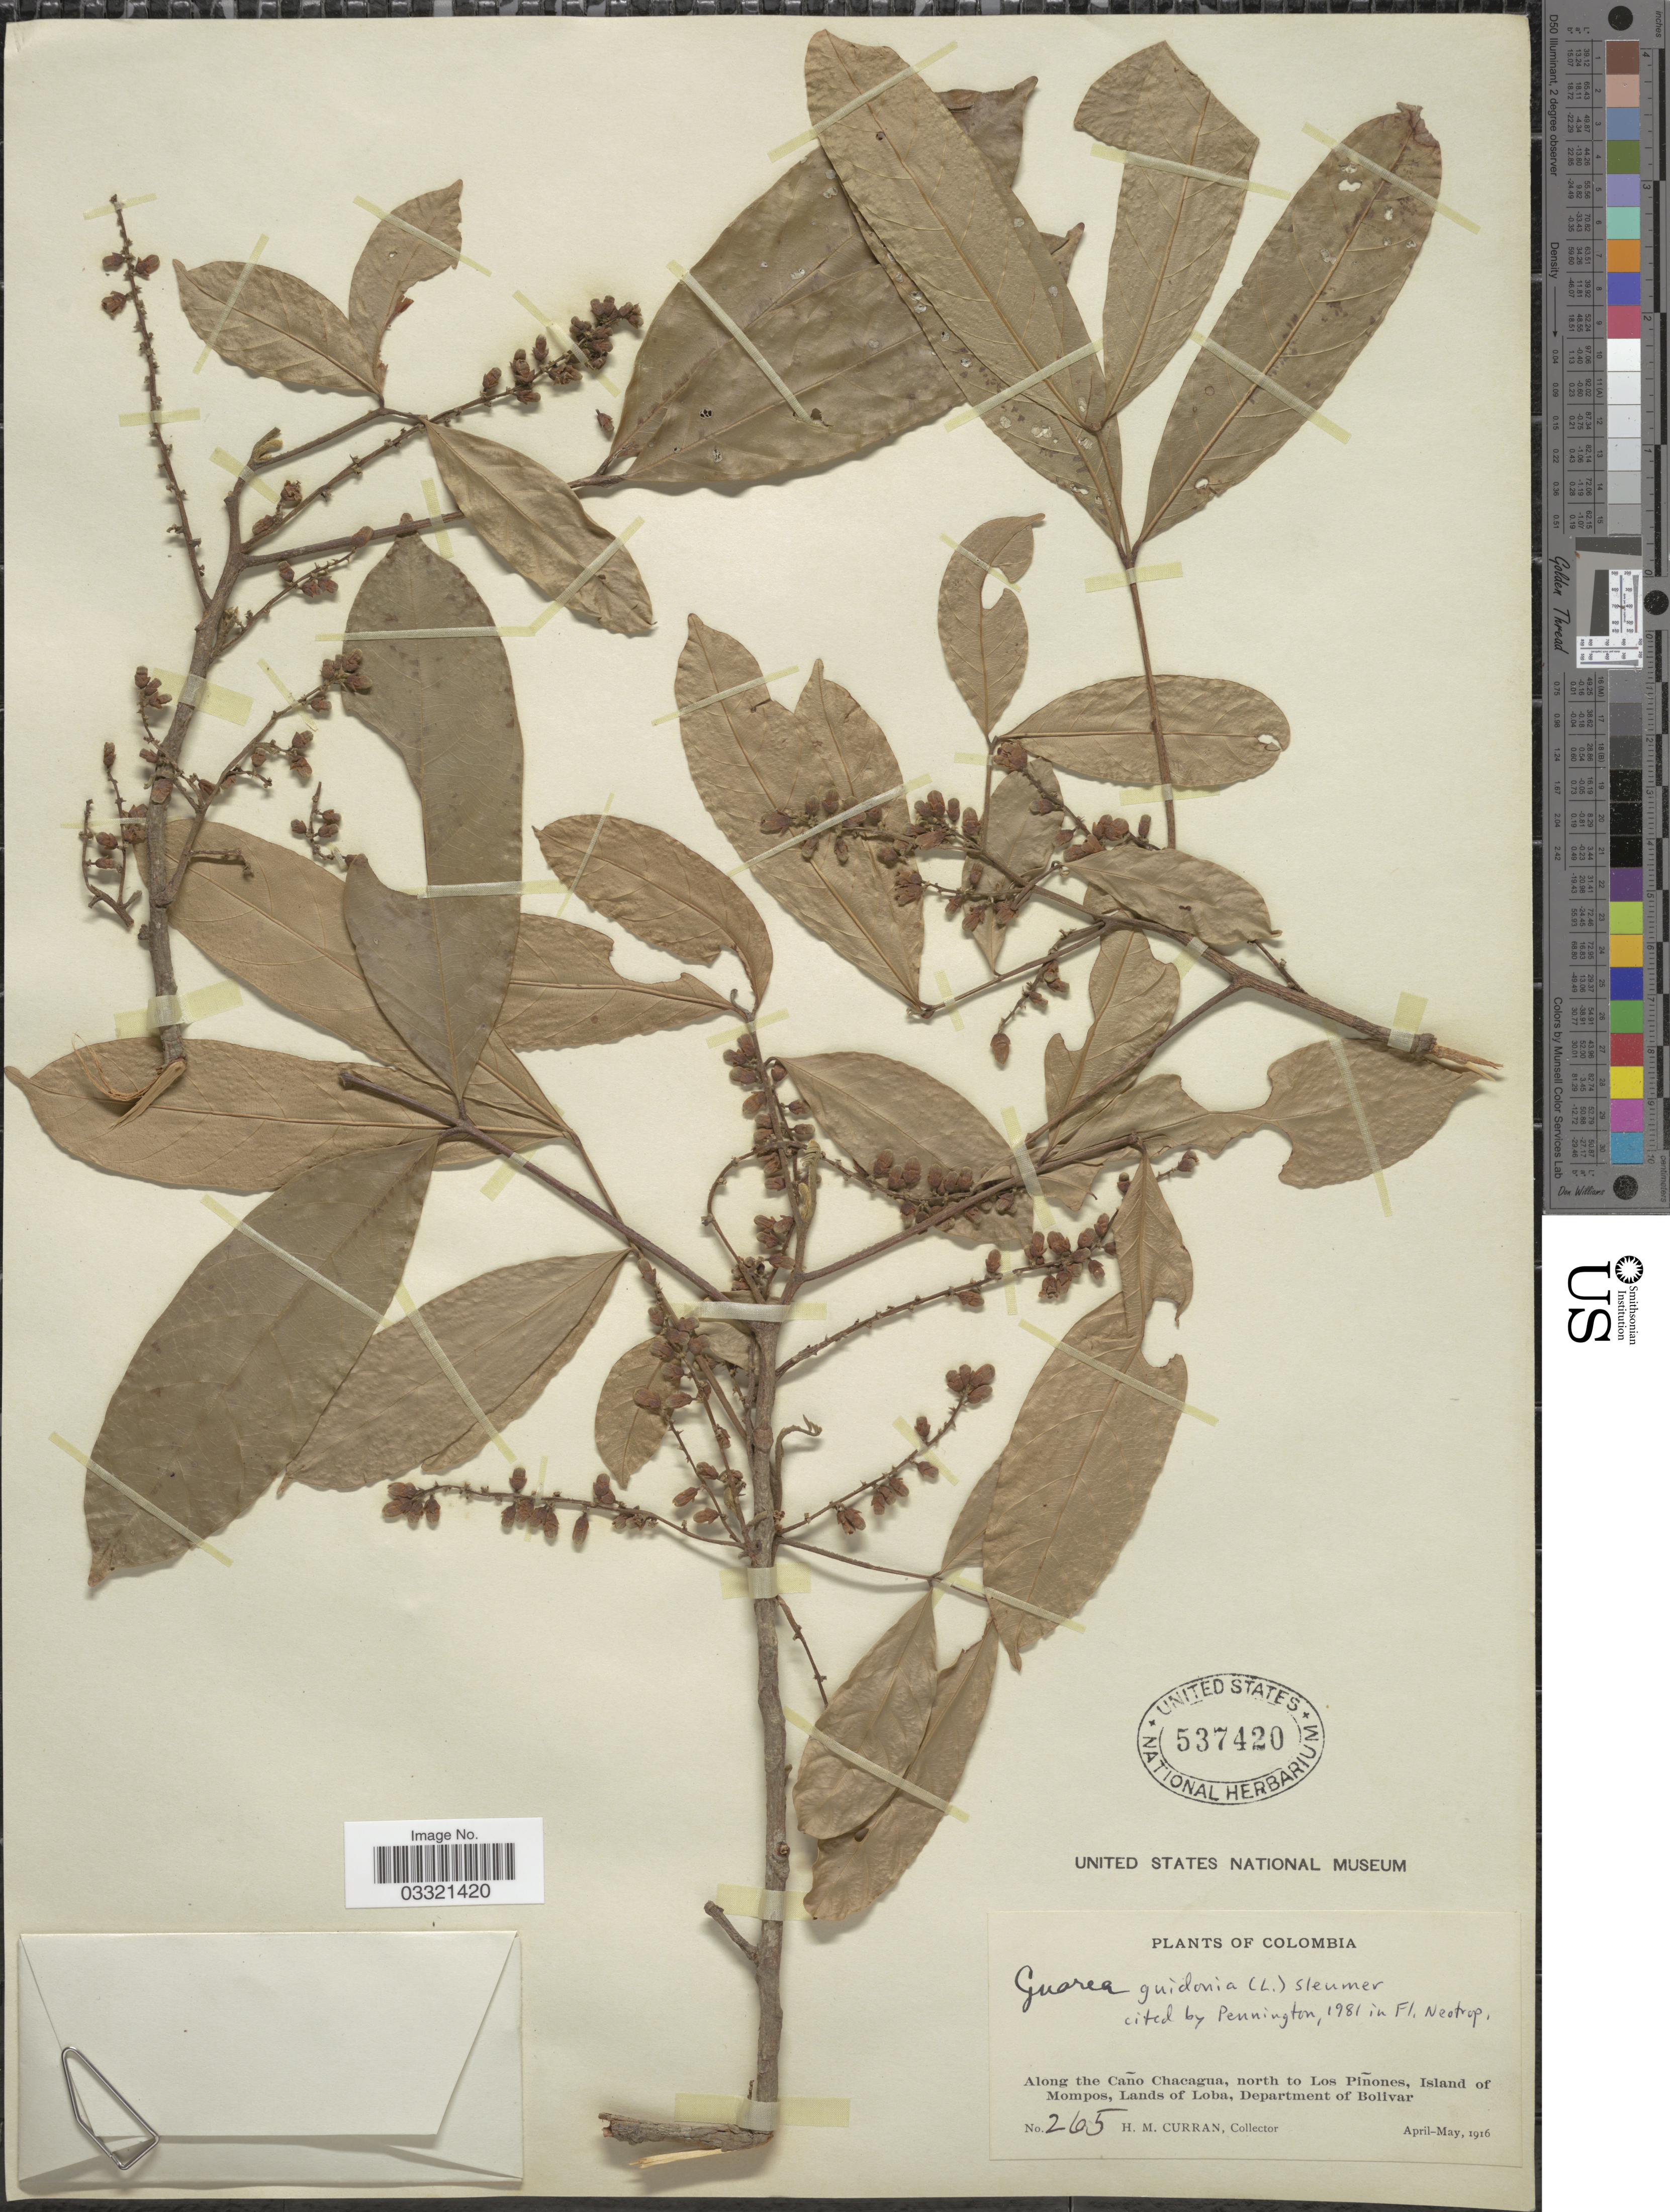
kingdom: Plantae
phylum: Tracheophyta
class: Magnoliopsida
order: Sapindales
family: Meliaceae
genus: Guarea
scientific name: Guarea guidonia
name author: (L.) Sleumer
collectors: H. M. Curran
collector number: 265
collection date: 1916-04/1916-05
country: Colombia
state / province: Bolívar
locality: Along the Caño Chacagua, north to Los Piñones, Island of Mompos, Lands of Loba, Department of Bolivar.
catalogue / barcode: US 537420